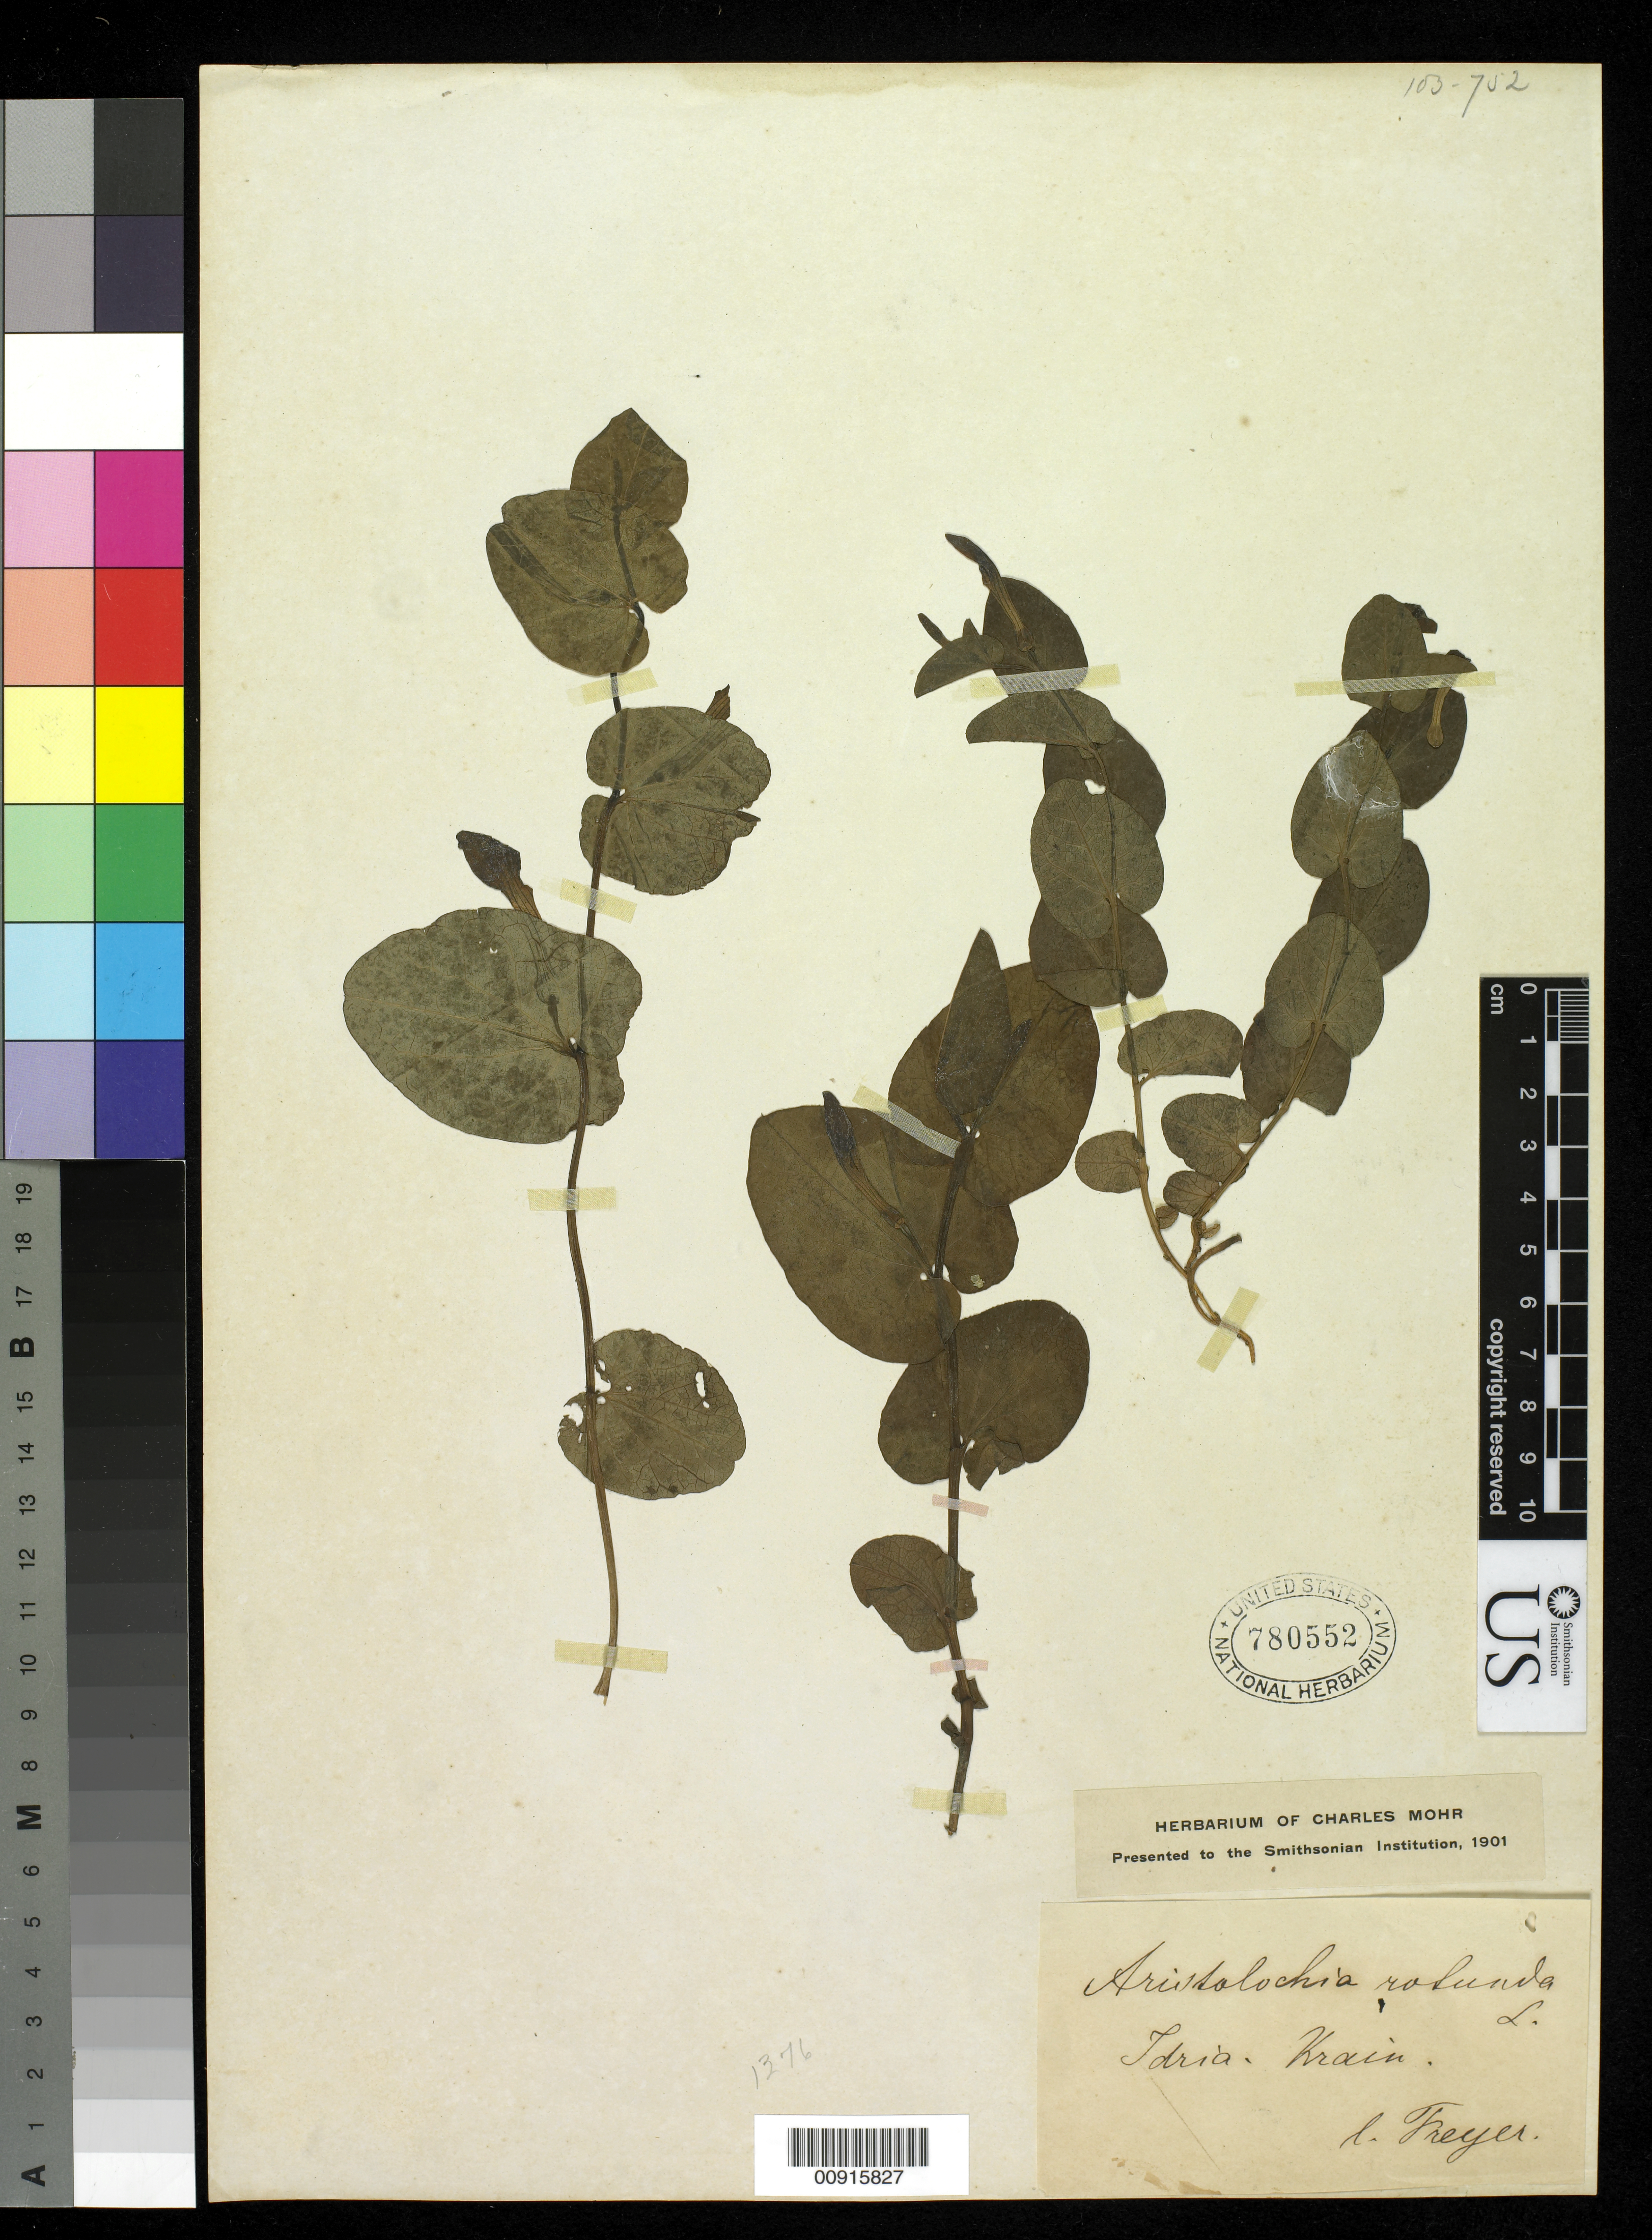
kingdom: Plantae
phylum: Tracheophyta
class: Magnoliopsida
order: Piperales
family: Aristolochiaceae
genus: Aristolochia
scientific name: Aristolochia rotunda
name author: L.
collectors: -. Freyer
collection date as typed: s.d.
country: Austria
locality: Krain, Irdia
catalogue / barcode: US 780552